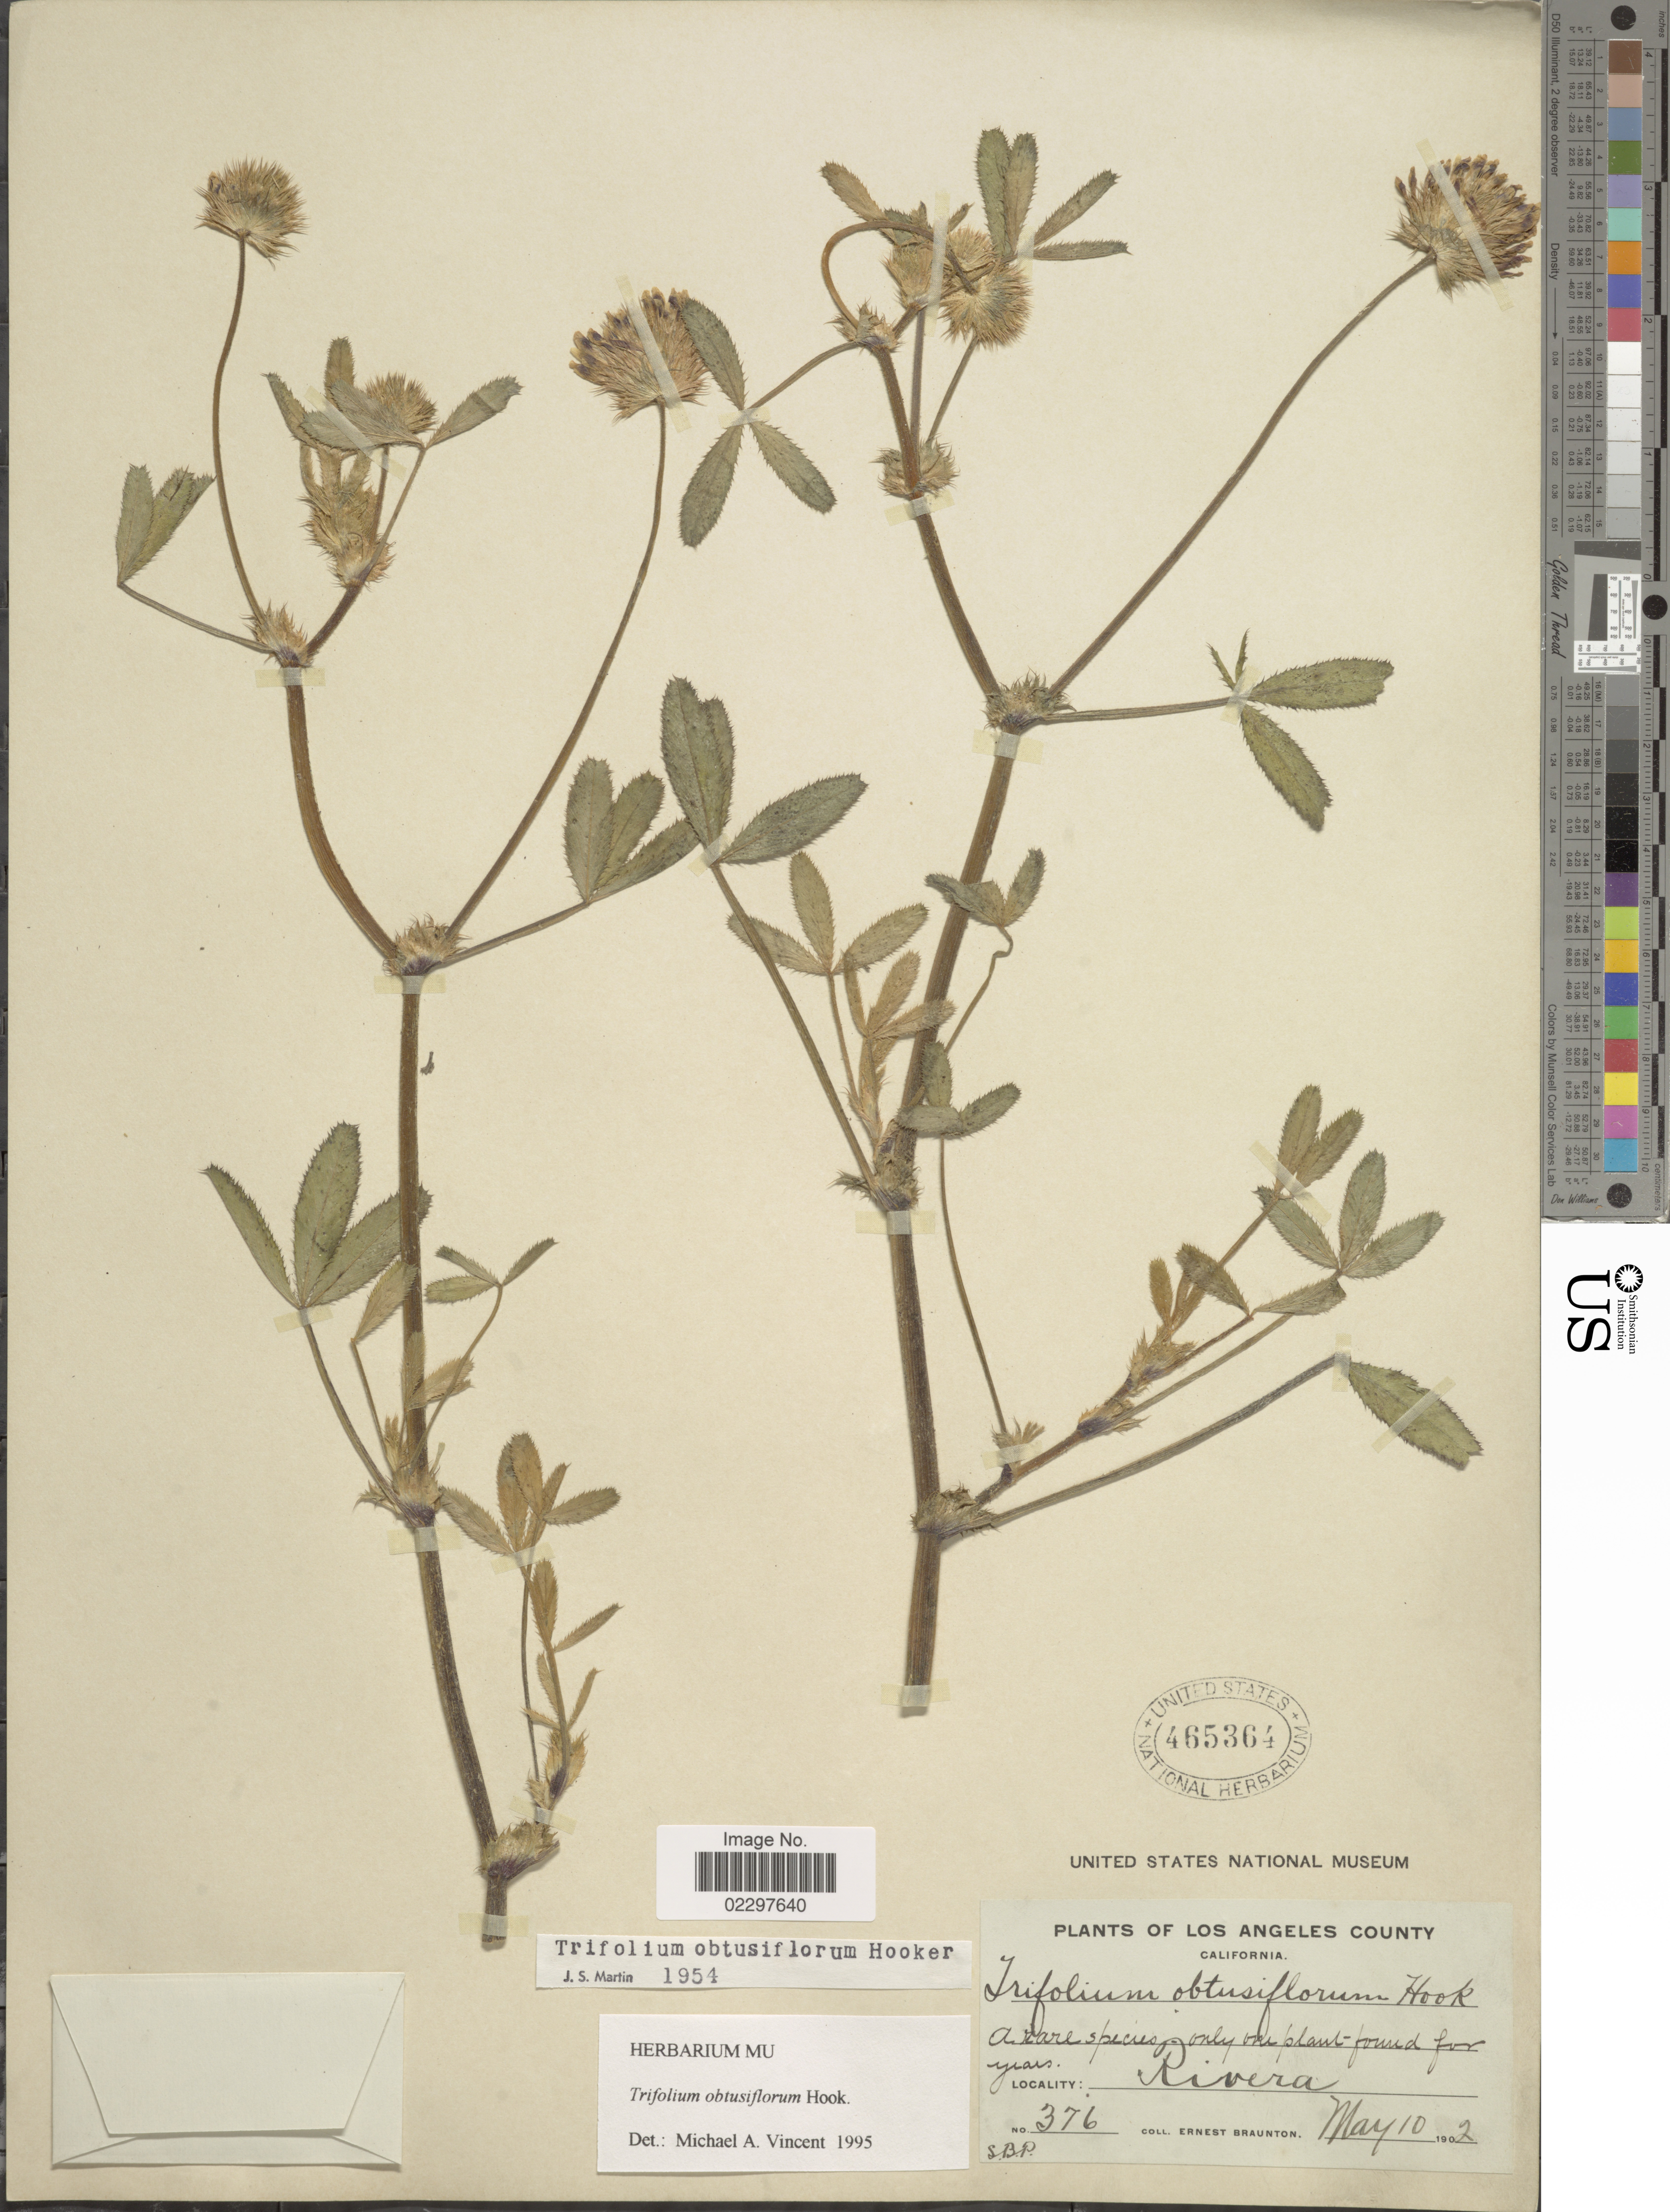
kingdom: Plantae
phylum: Tracheophyta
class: Magnoliopsida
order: Fabales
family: Fabaceae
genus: Trifolium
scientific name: Trifolium obtusiflorum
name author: Hook.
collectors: E. Braunton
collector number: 376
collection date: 1902-05-10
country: United States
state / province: California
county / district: Los Angeles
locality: Los Angeles County, Rivera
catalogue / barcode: US 465364